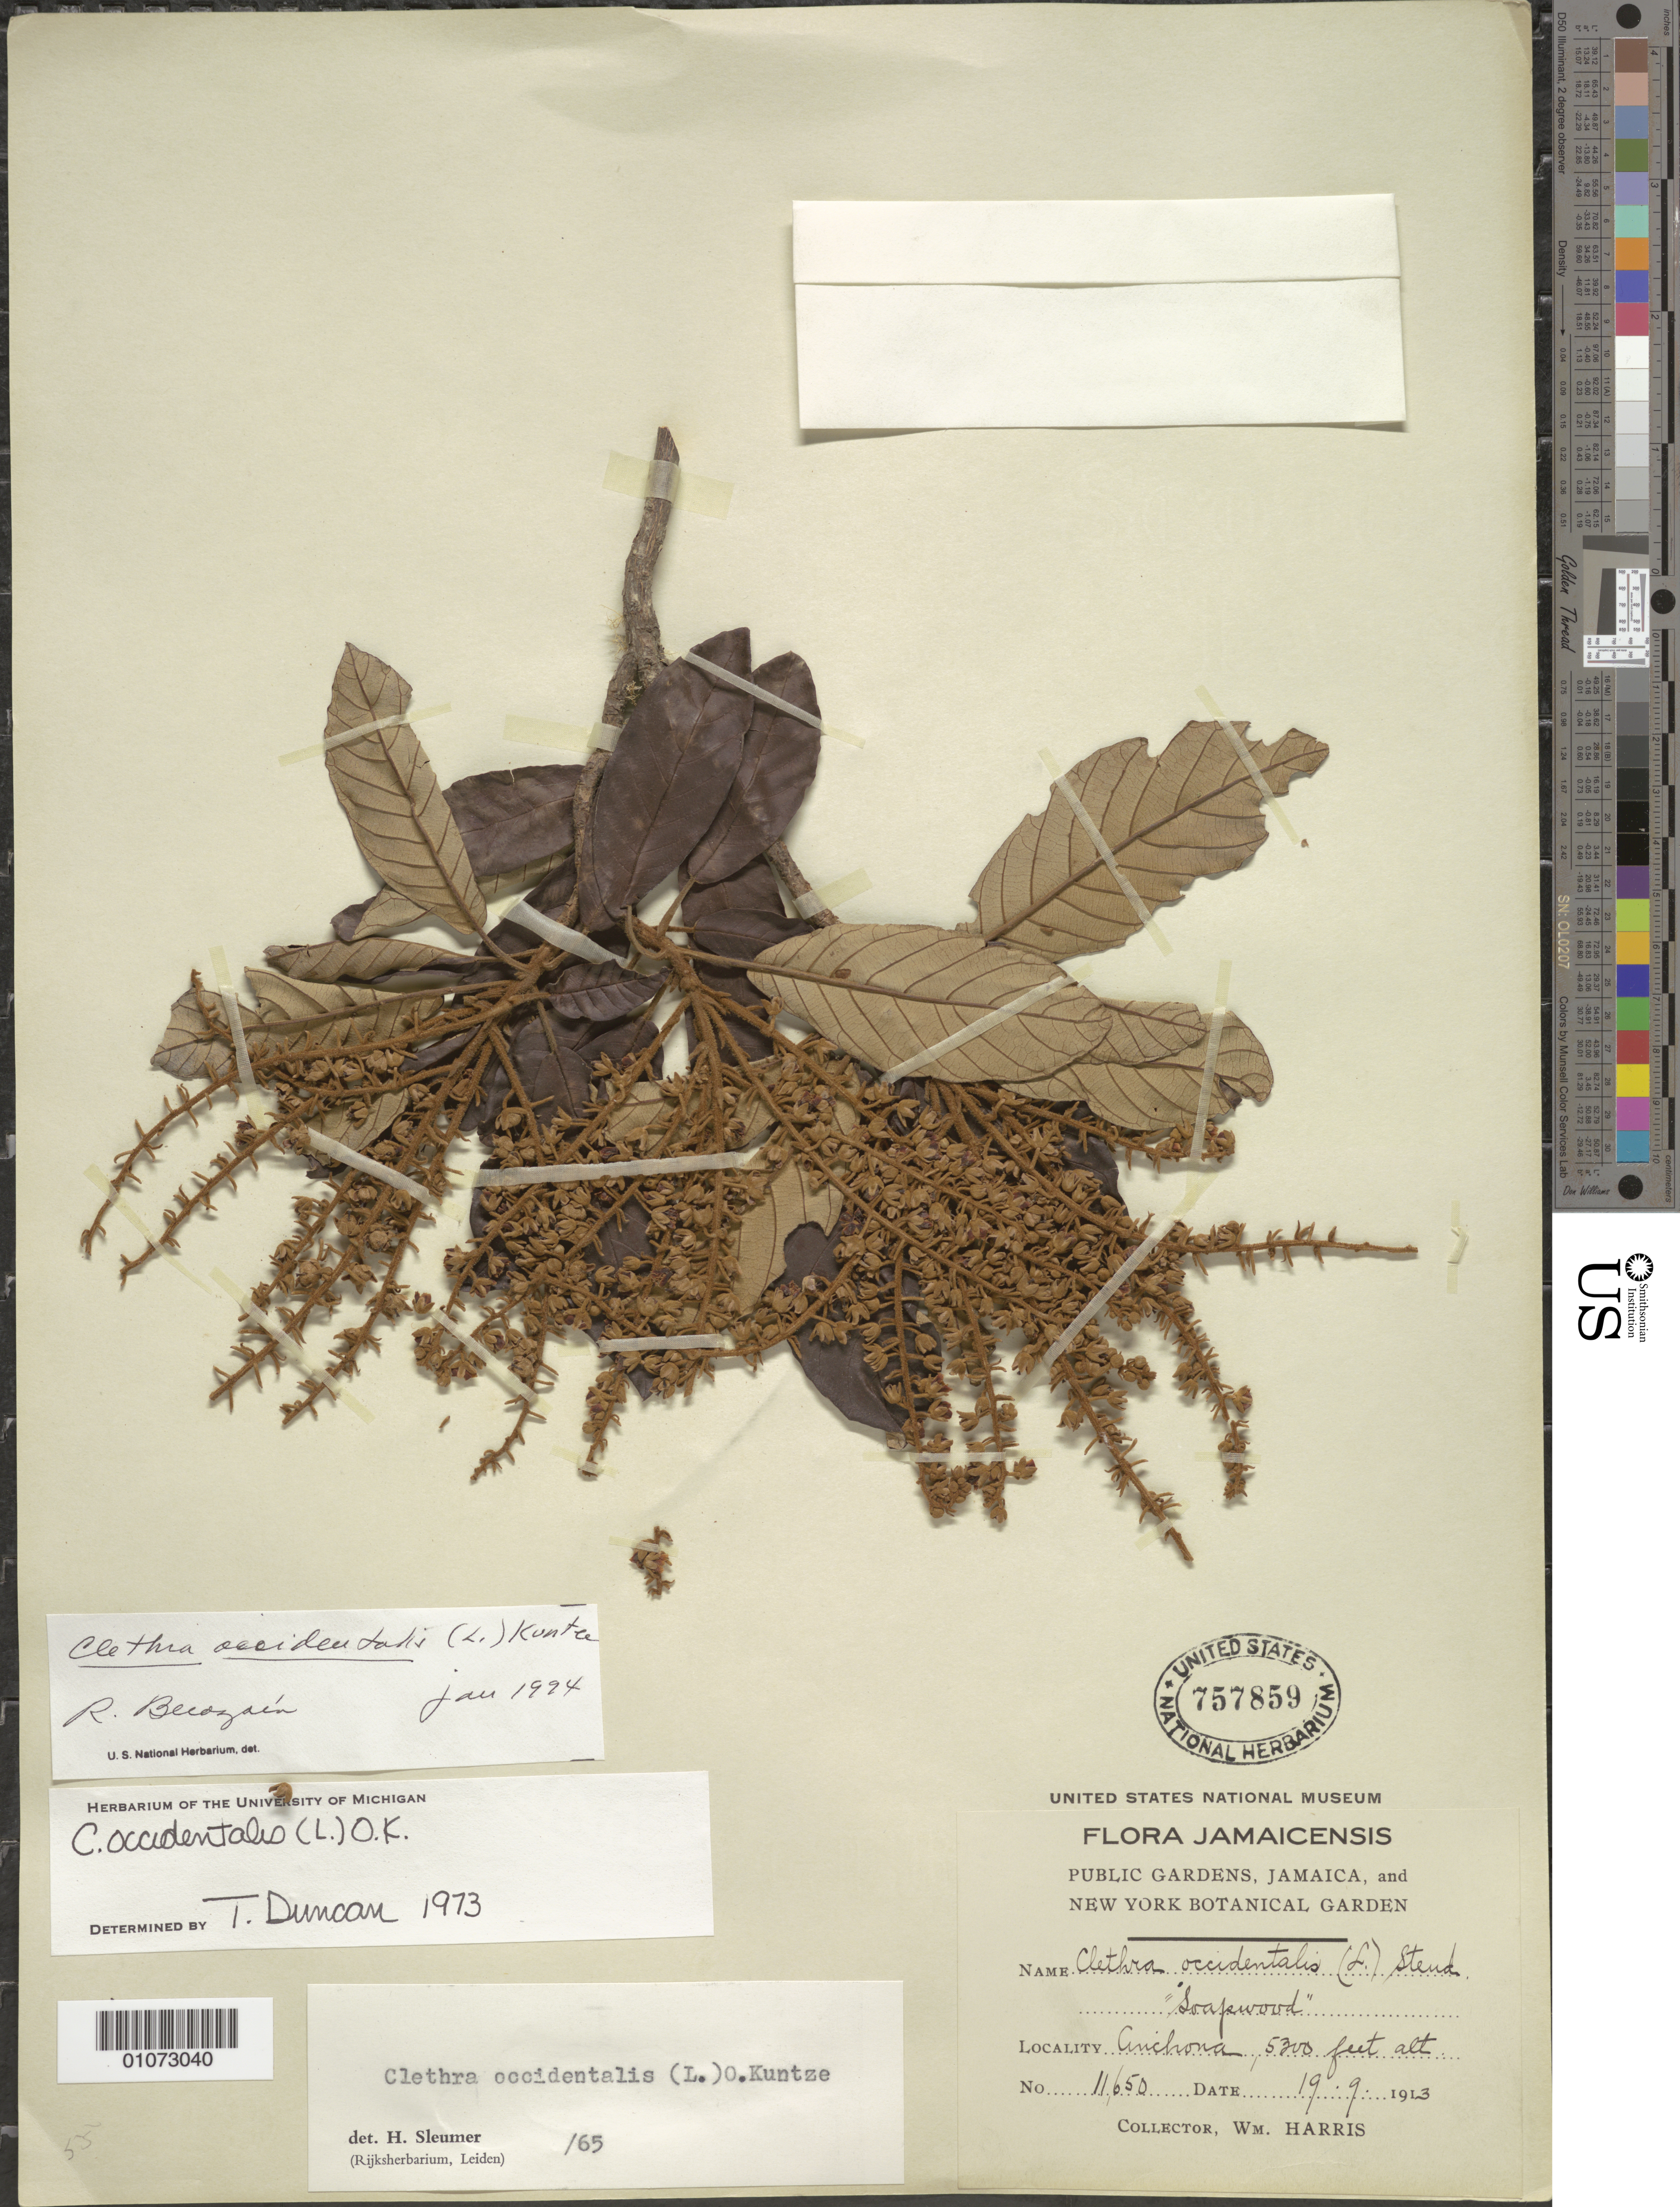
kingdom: Plantae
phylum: Tracheophyta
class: Magnoliopsida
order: Ericales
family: Clethraceae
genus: Clethra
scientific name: Clethra occidentalis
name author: (L.) Kuntze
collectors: W. Harris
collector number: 11650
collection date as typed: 19 Sep 1913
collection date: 1913-09-19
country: Jamaica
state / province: Saint Andrew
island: Jamaica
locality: Cinchona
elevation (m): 1615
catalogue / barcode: US 757859